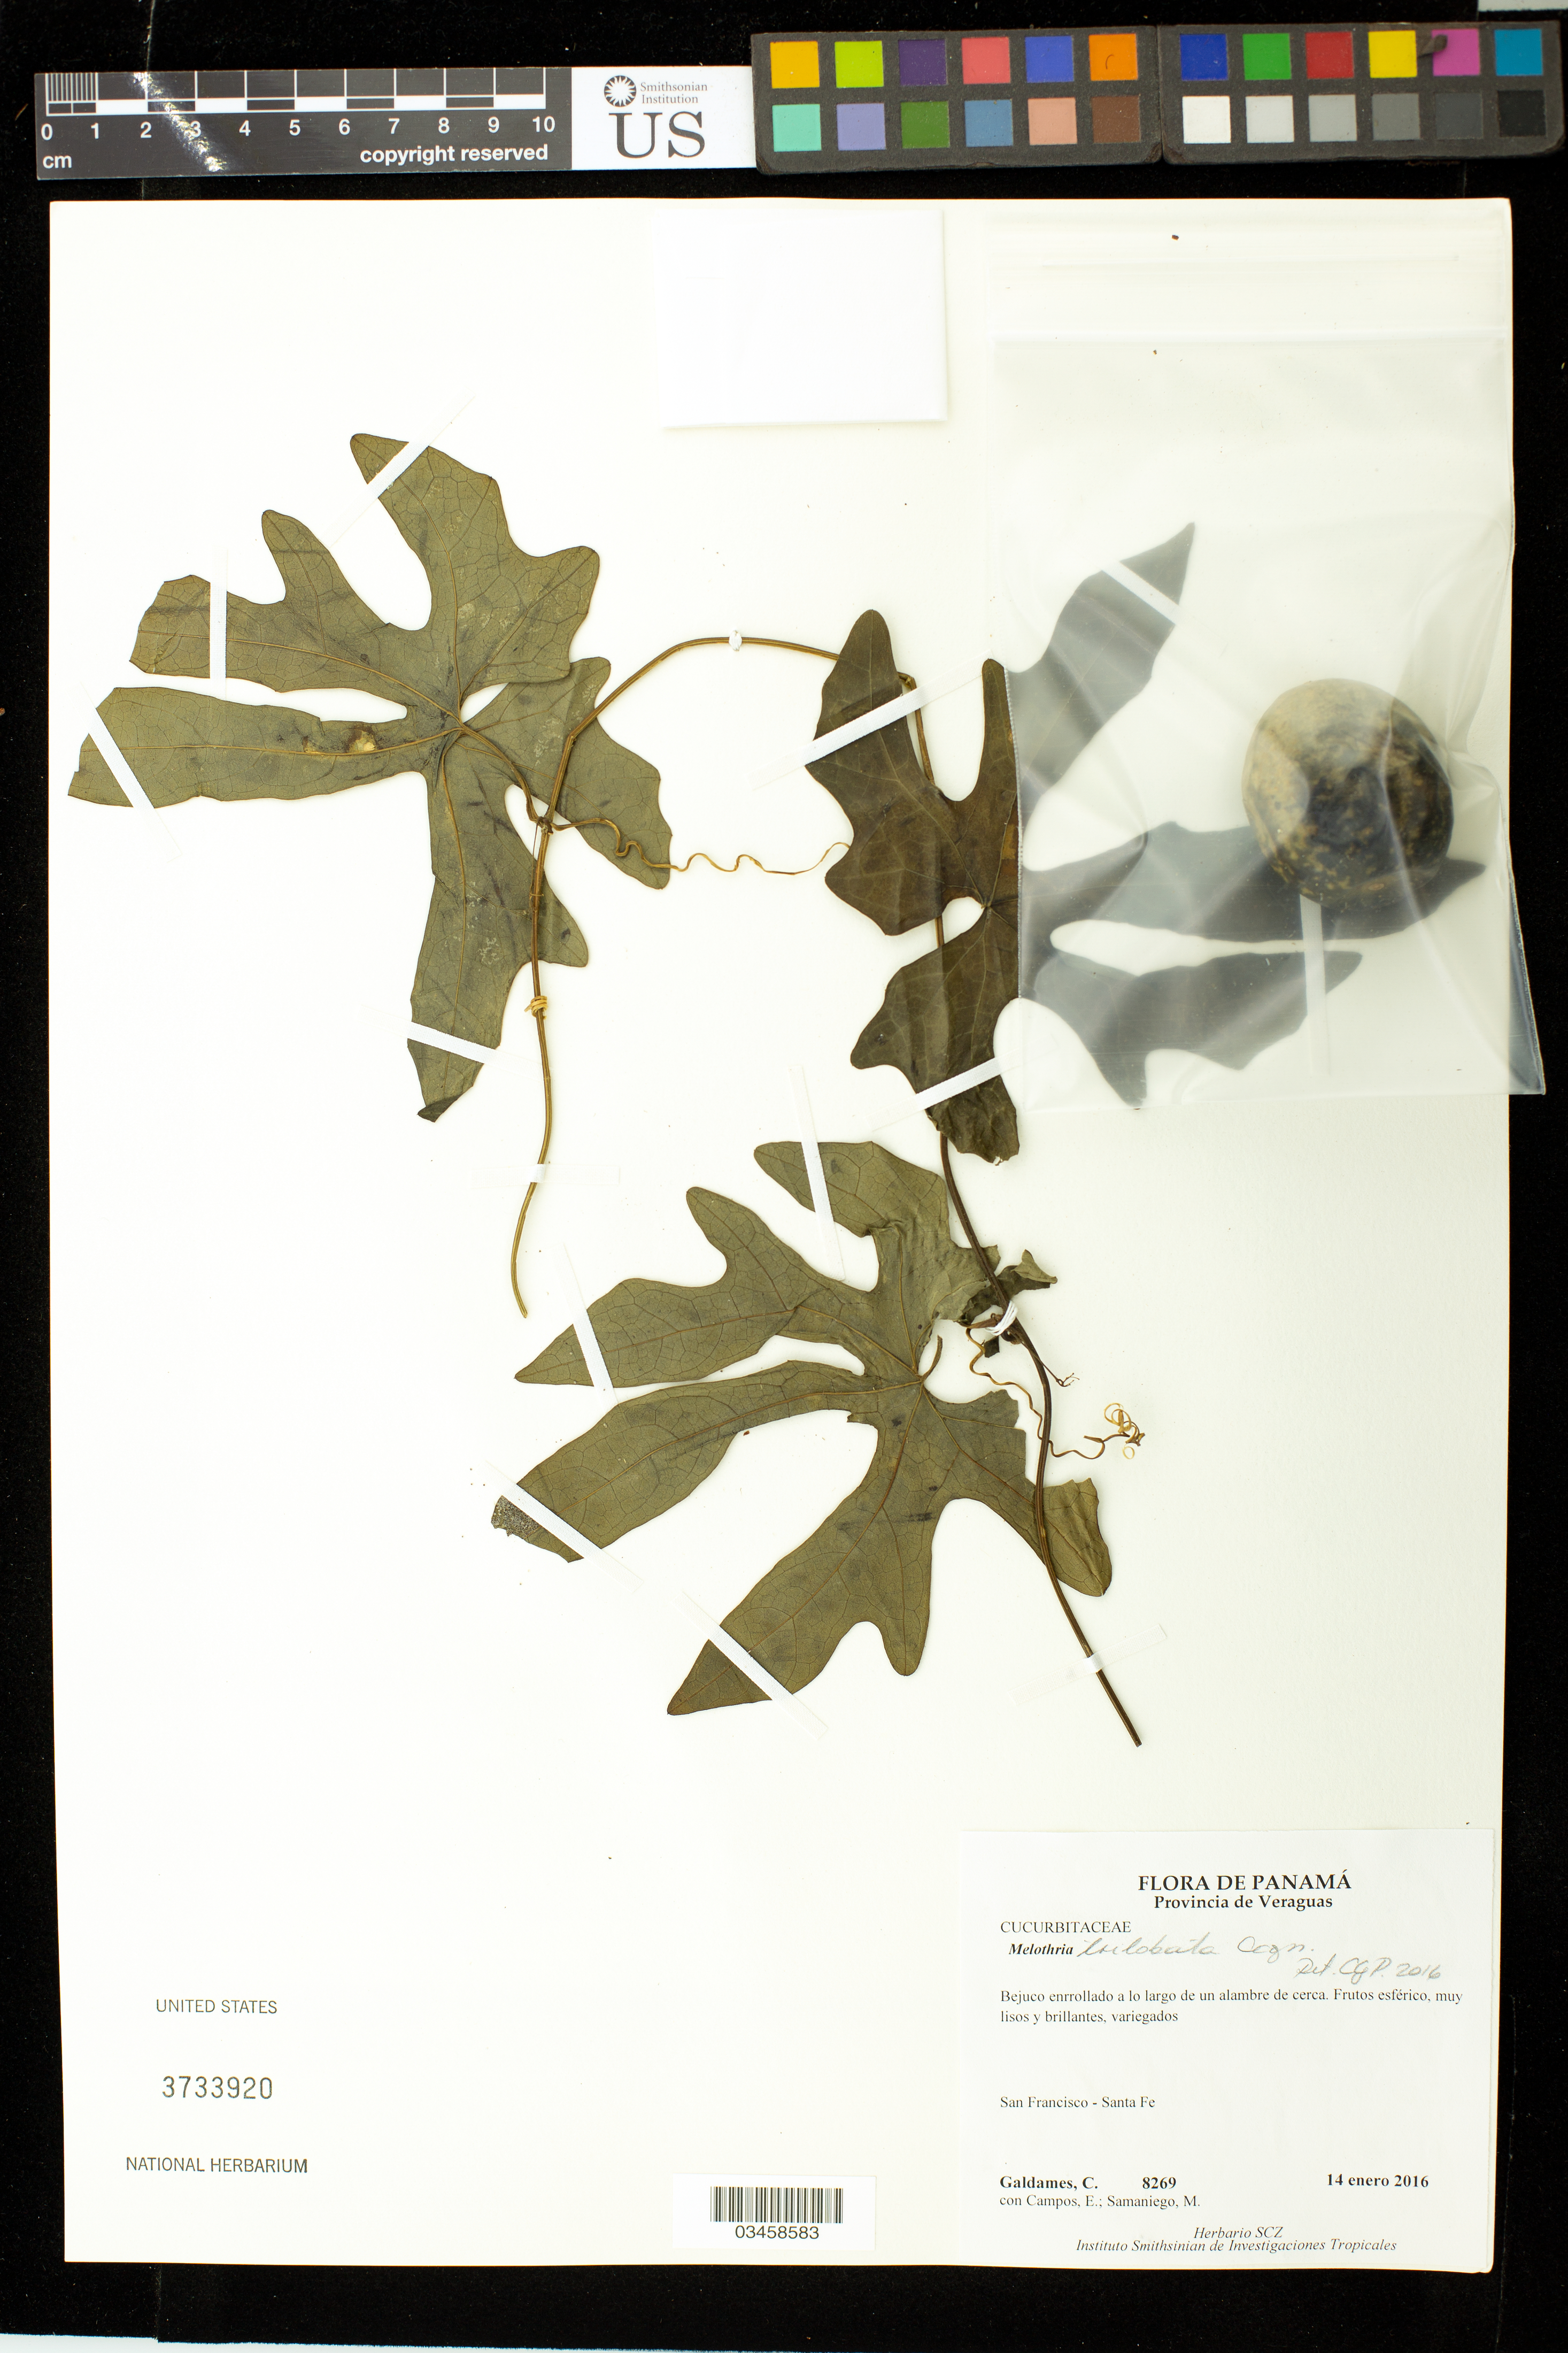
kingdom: Plantae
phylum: Tracheophyta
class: Magnoliopsida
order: Cucurbitales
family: Cucurbitaceae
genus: Melothria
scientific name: Melothria trilobata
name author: Cogn.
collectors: C. Galdames, E. Campos & M. Samaniego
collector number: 8269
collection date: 2016-01-14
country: Panama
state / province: Veraguas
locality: San Francisco - Sante Fe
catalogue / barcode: US 3733920